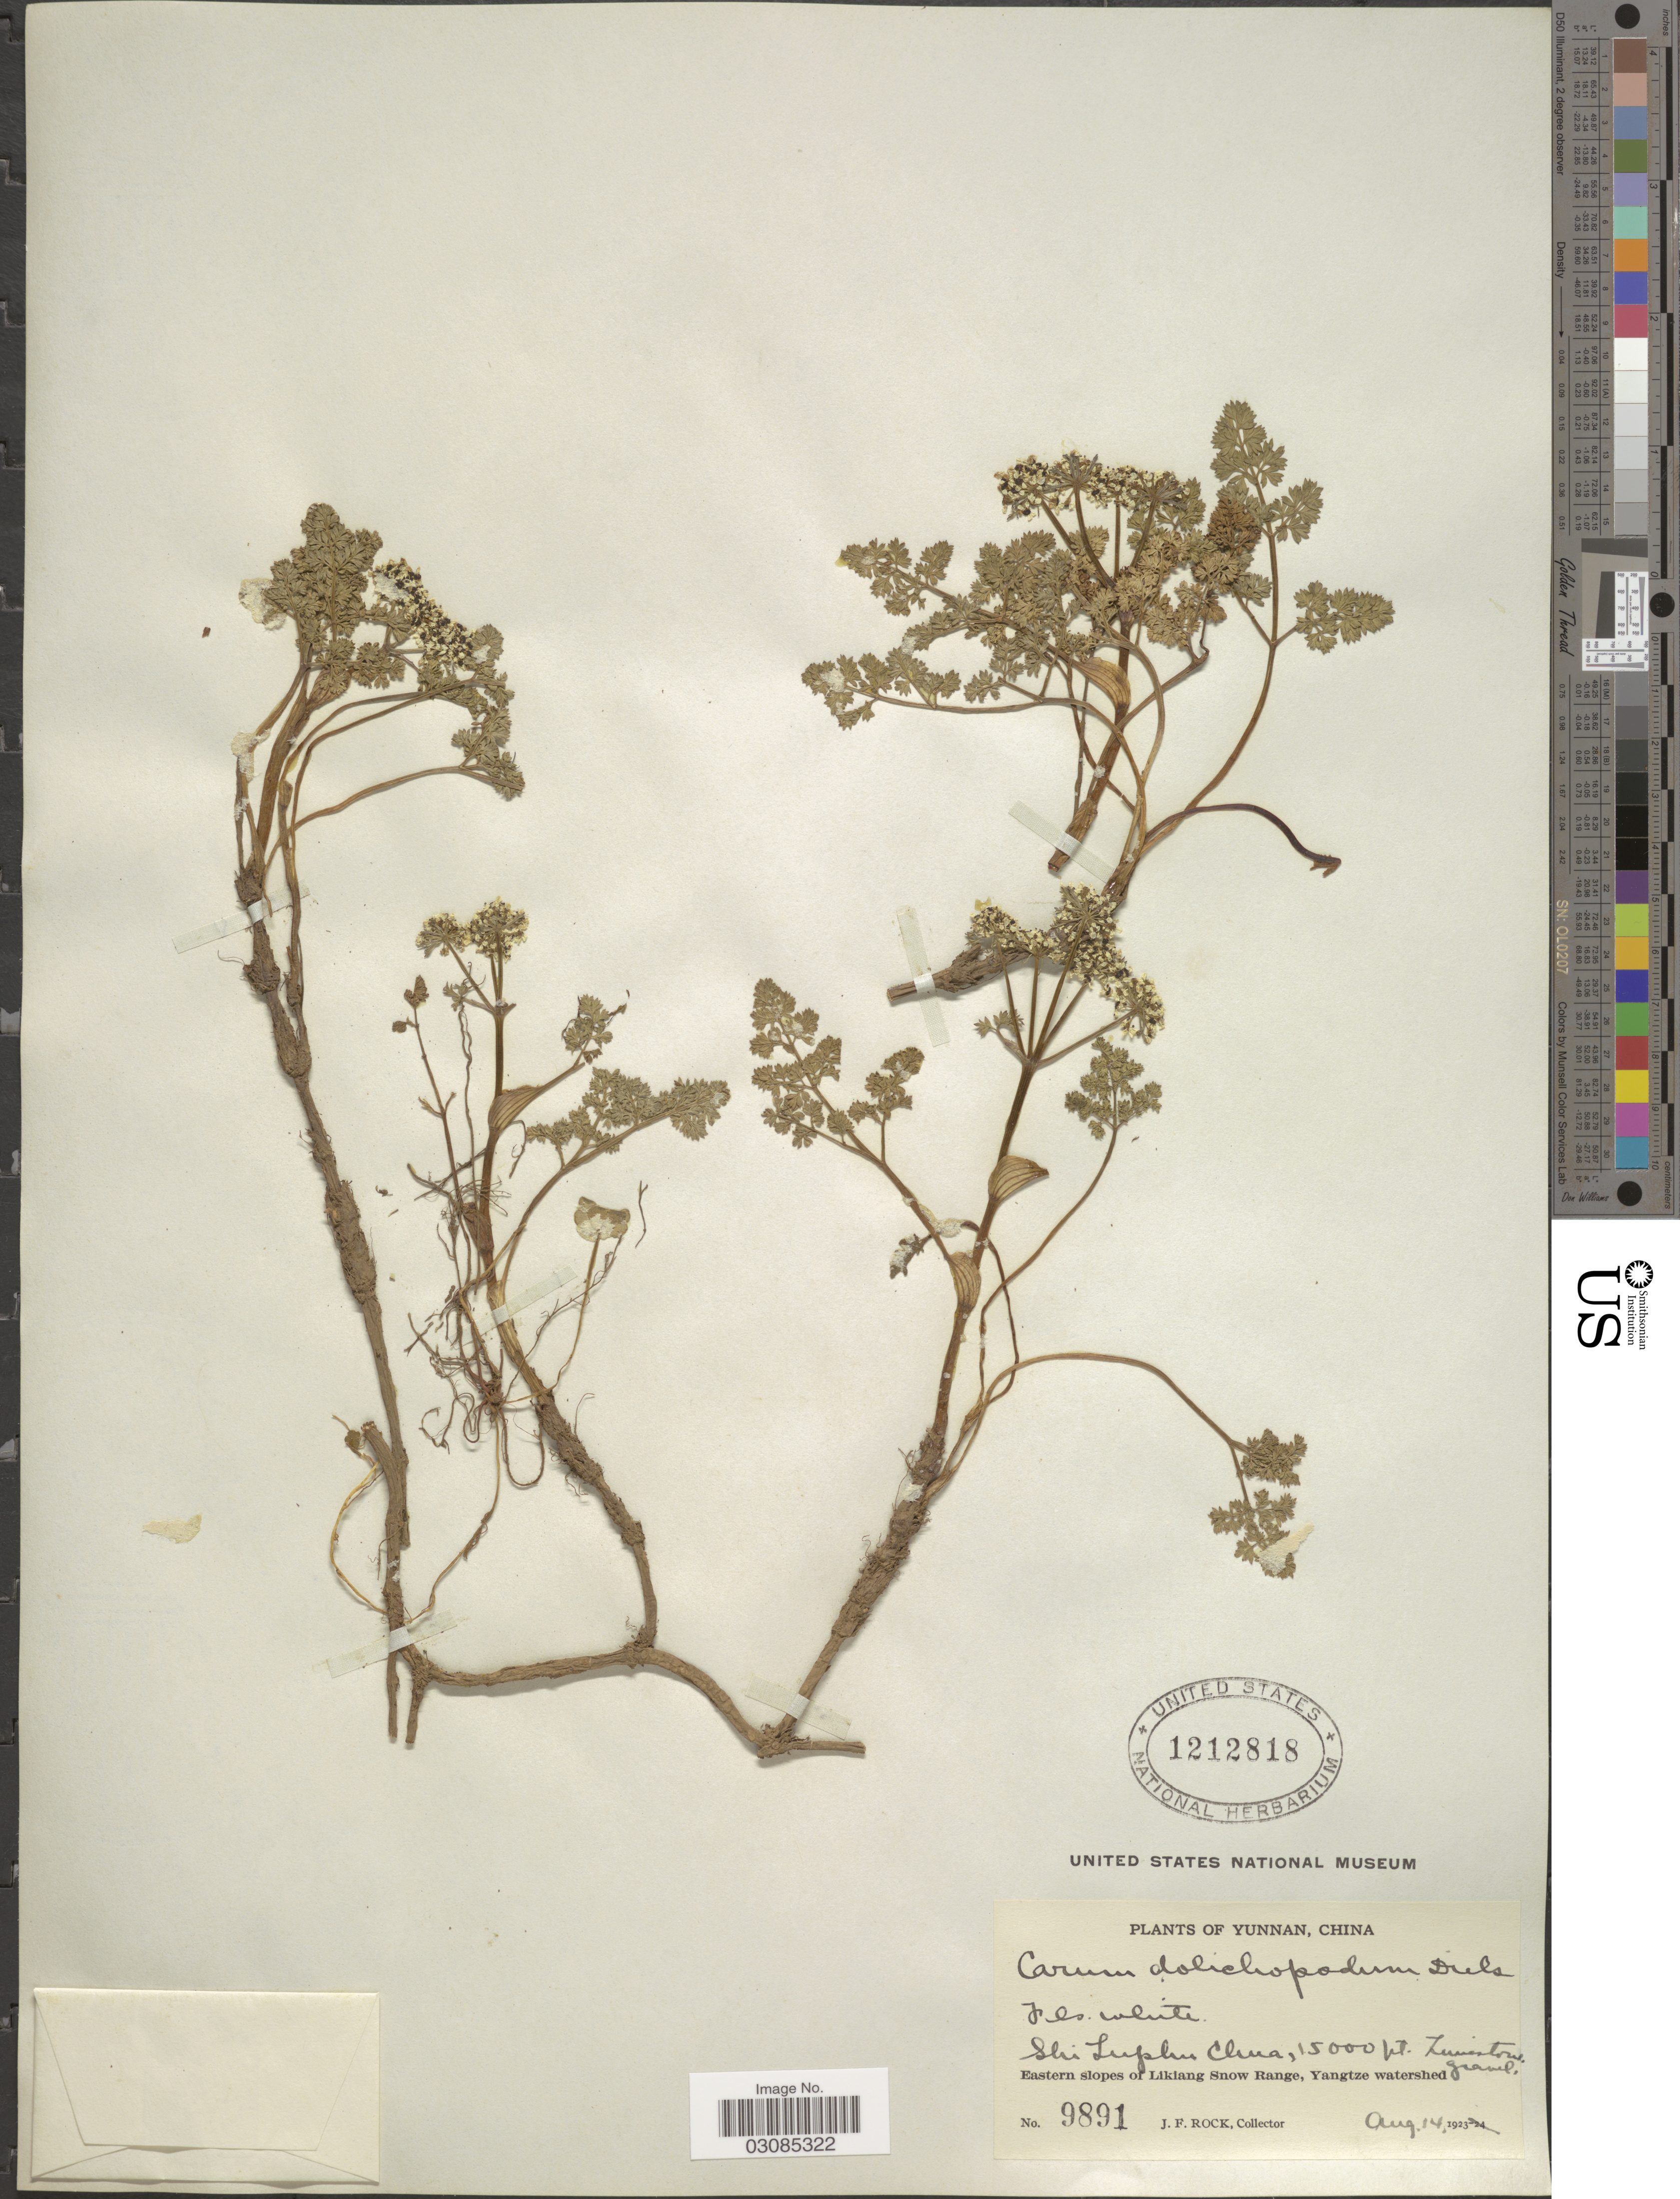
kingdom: Plantae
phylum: Tracheophyta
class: Magnoliopsida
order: Apiales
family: Apiaceae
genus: Carum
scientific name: Carum dolichopodum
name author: Diels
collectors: J. Rock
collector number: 9891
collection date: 1923-08-14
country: China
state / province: Yunnan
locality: Shi Luphu Chua. Eastern slopes of Likiang Snow Range, Yangtze watershed.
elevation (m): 4572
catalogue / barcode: US 1212818